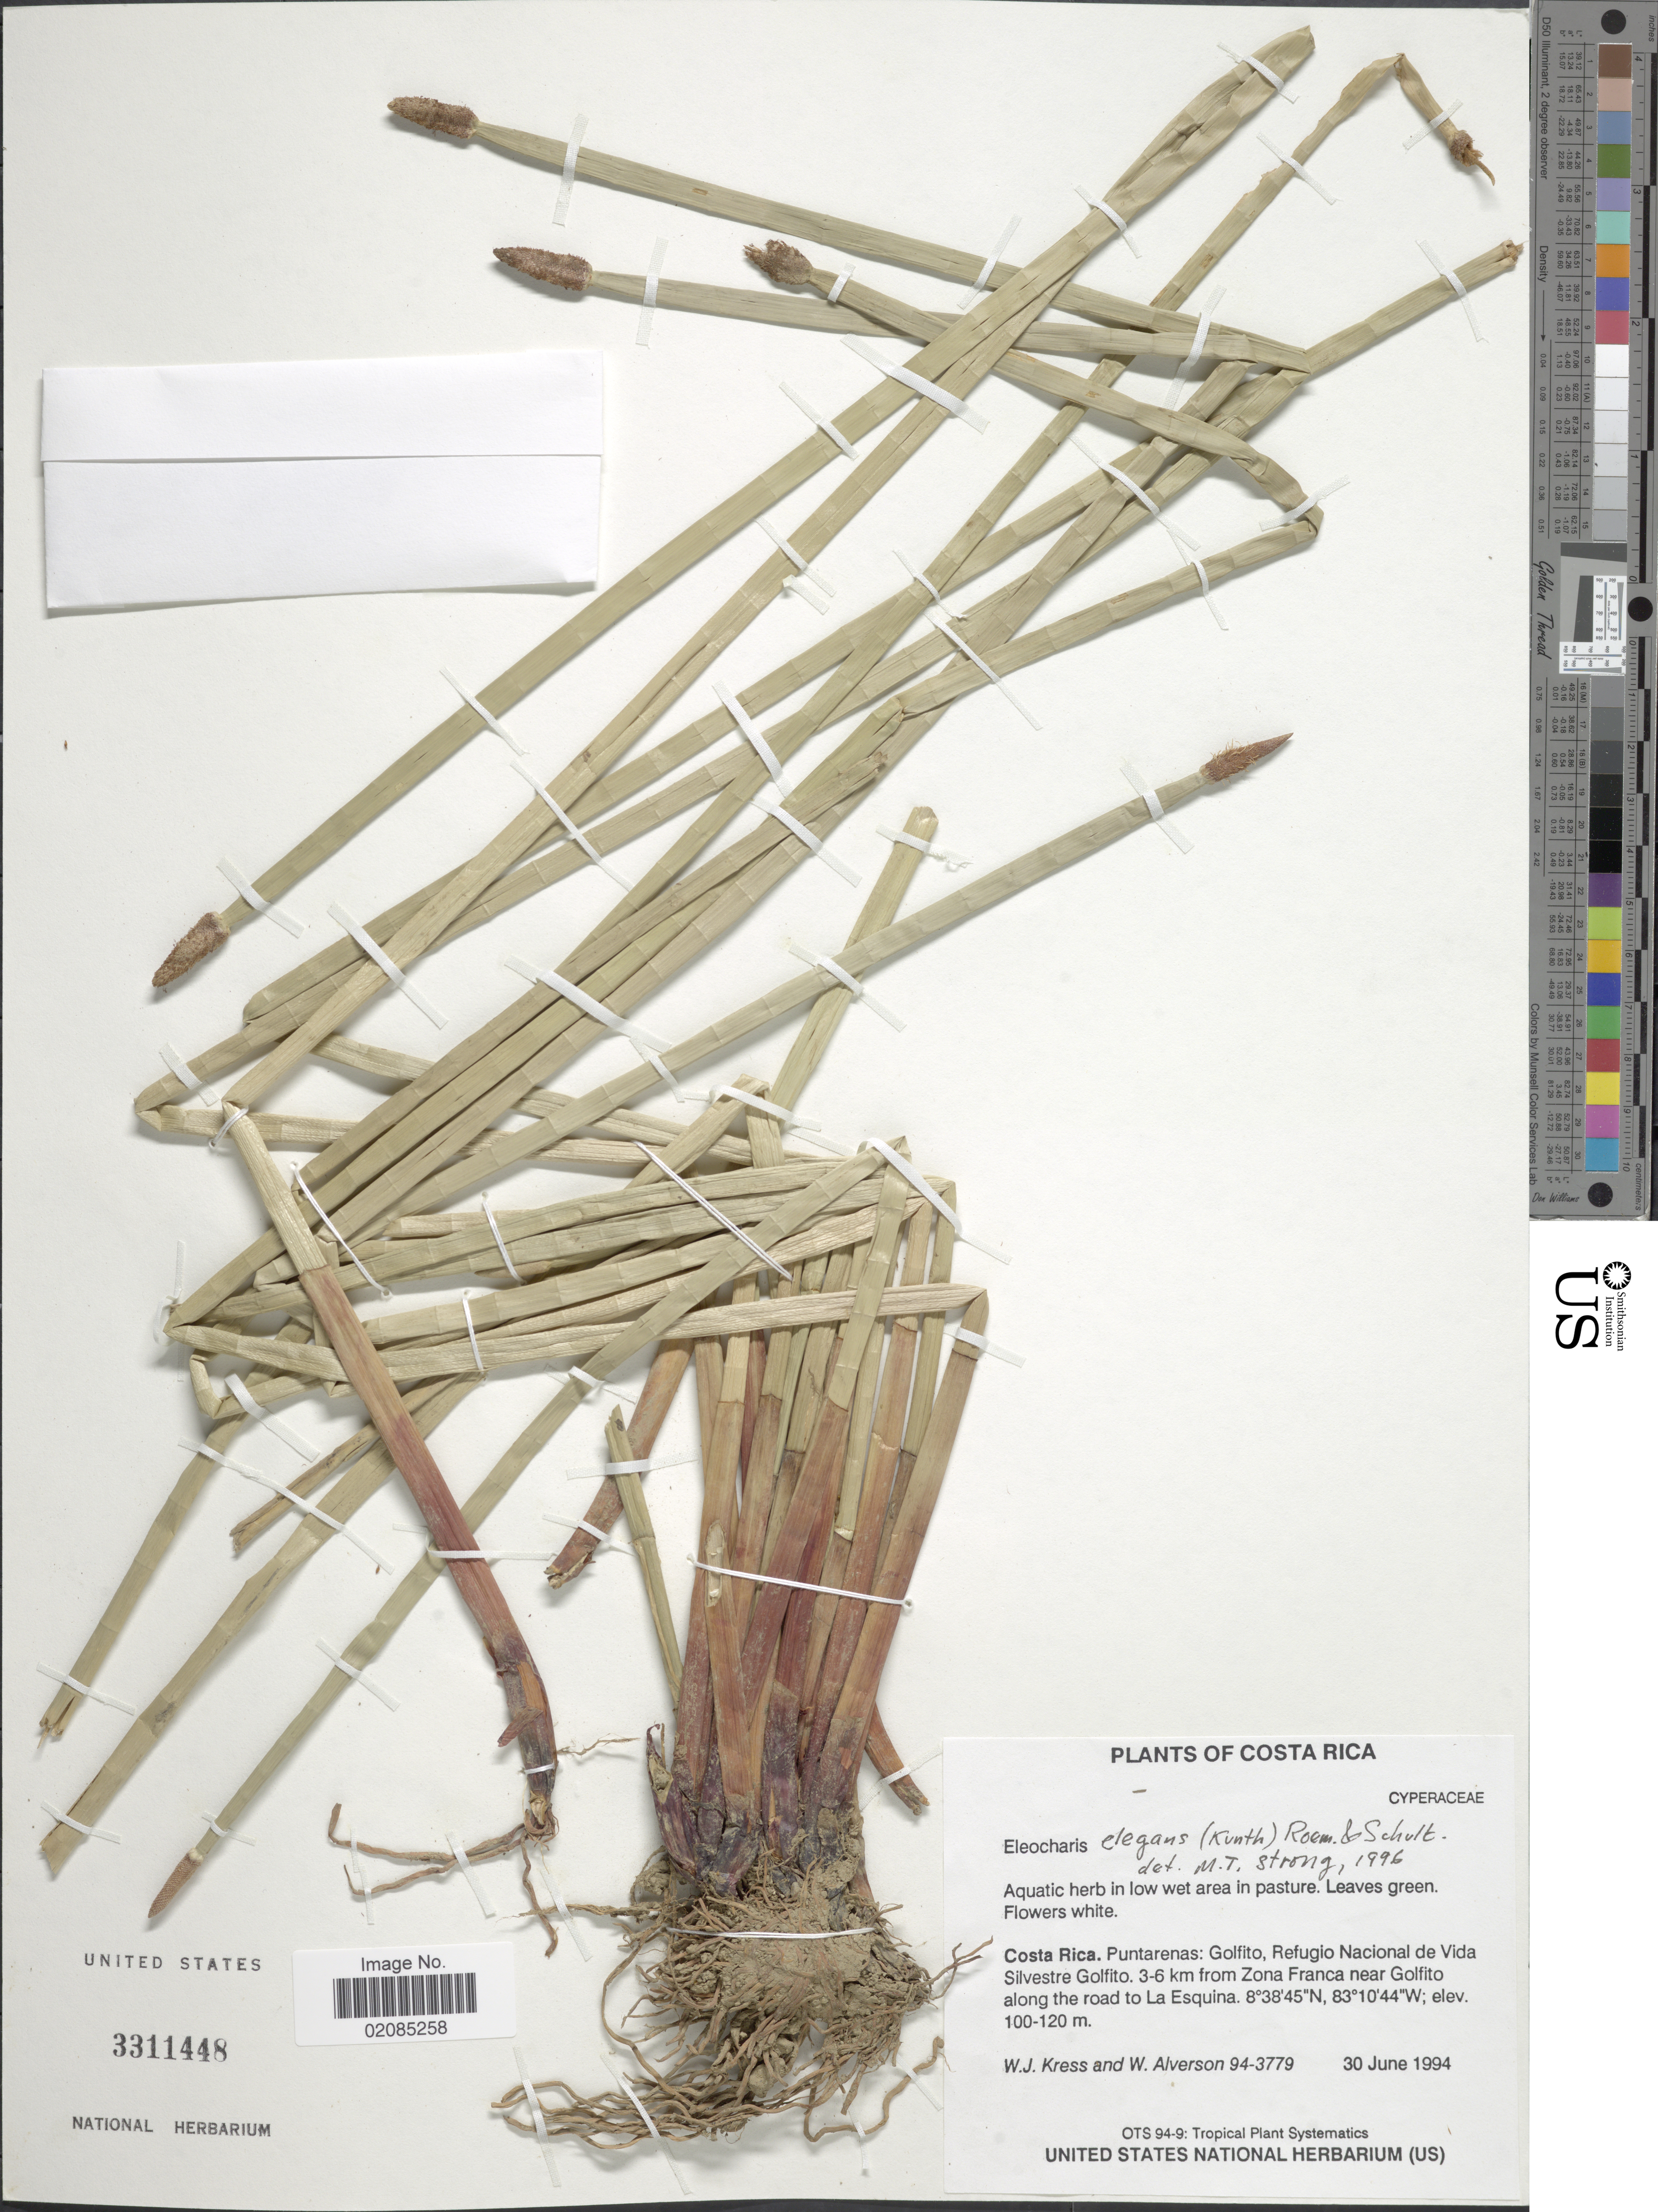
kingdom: Plantae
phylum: Tracheophyta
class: Liliopsida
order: Poales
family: Cyperaceae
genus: Eleocharis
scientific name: Eleocharis elegans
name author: (Kunth) Roem. & Schult.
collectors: W. J. Kress & W. S. Alverson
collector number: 94-3779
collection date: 1994-06-30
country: Costa Rica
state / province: Puntarenas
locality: Golfito, Refugio Nacional de Vida Silvestre Golfito. 3-6 km from Zona Franca near Golfito along the road to La Esquina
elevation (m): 100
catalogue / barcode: US 3311448